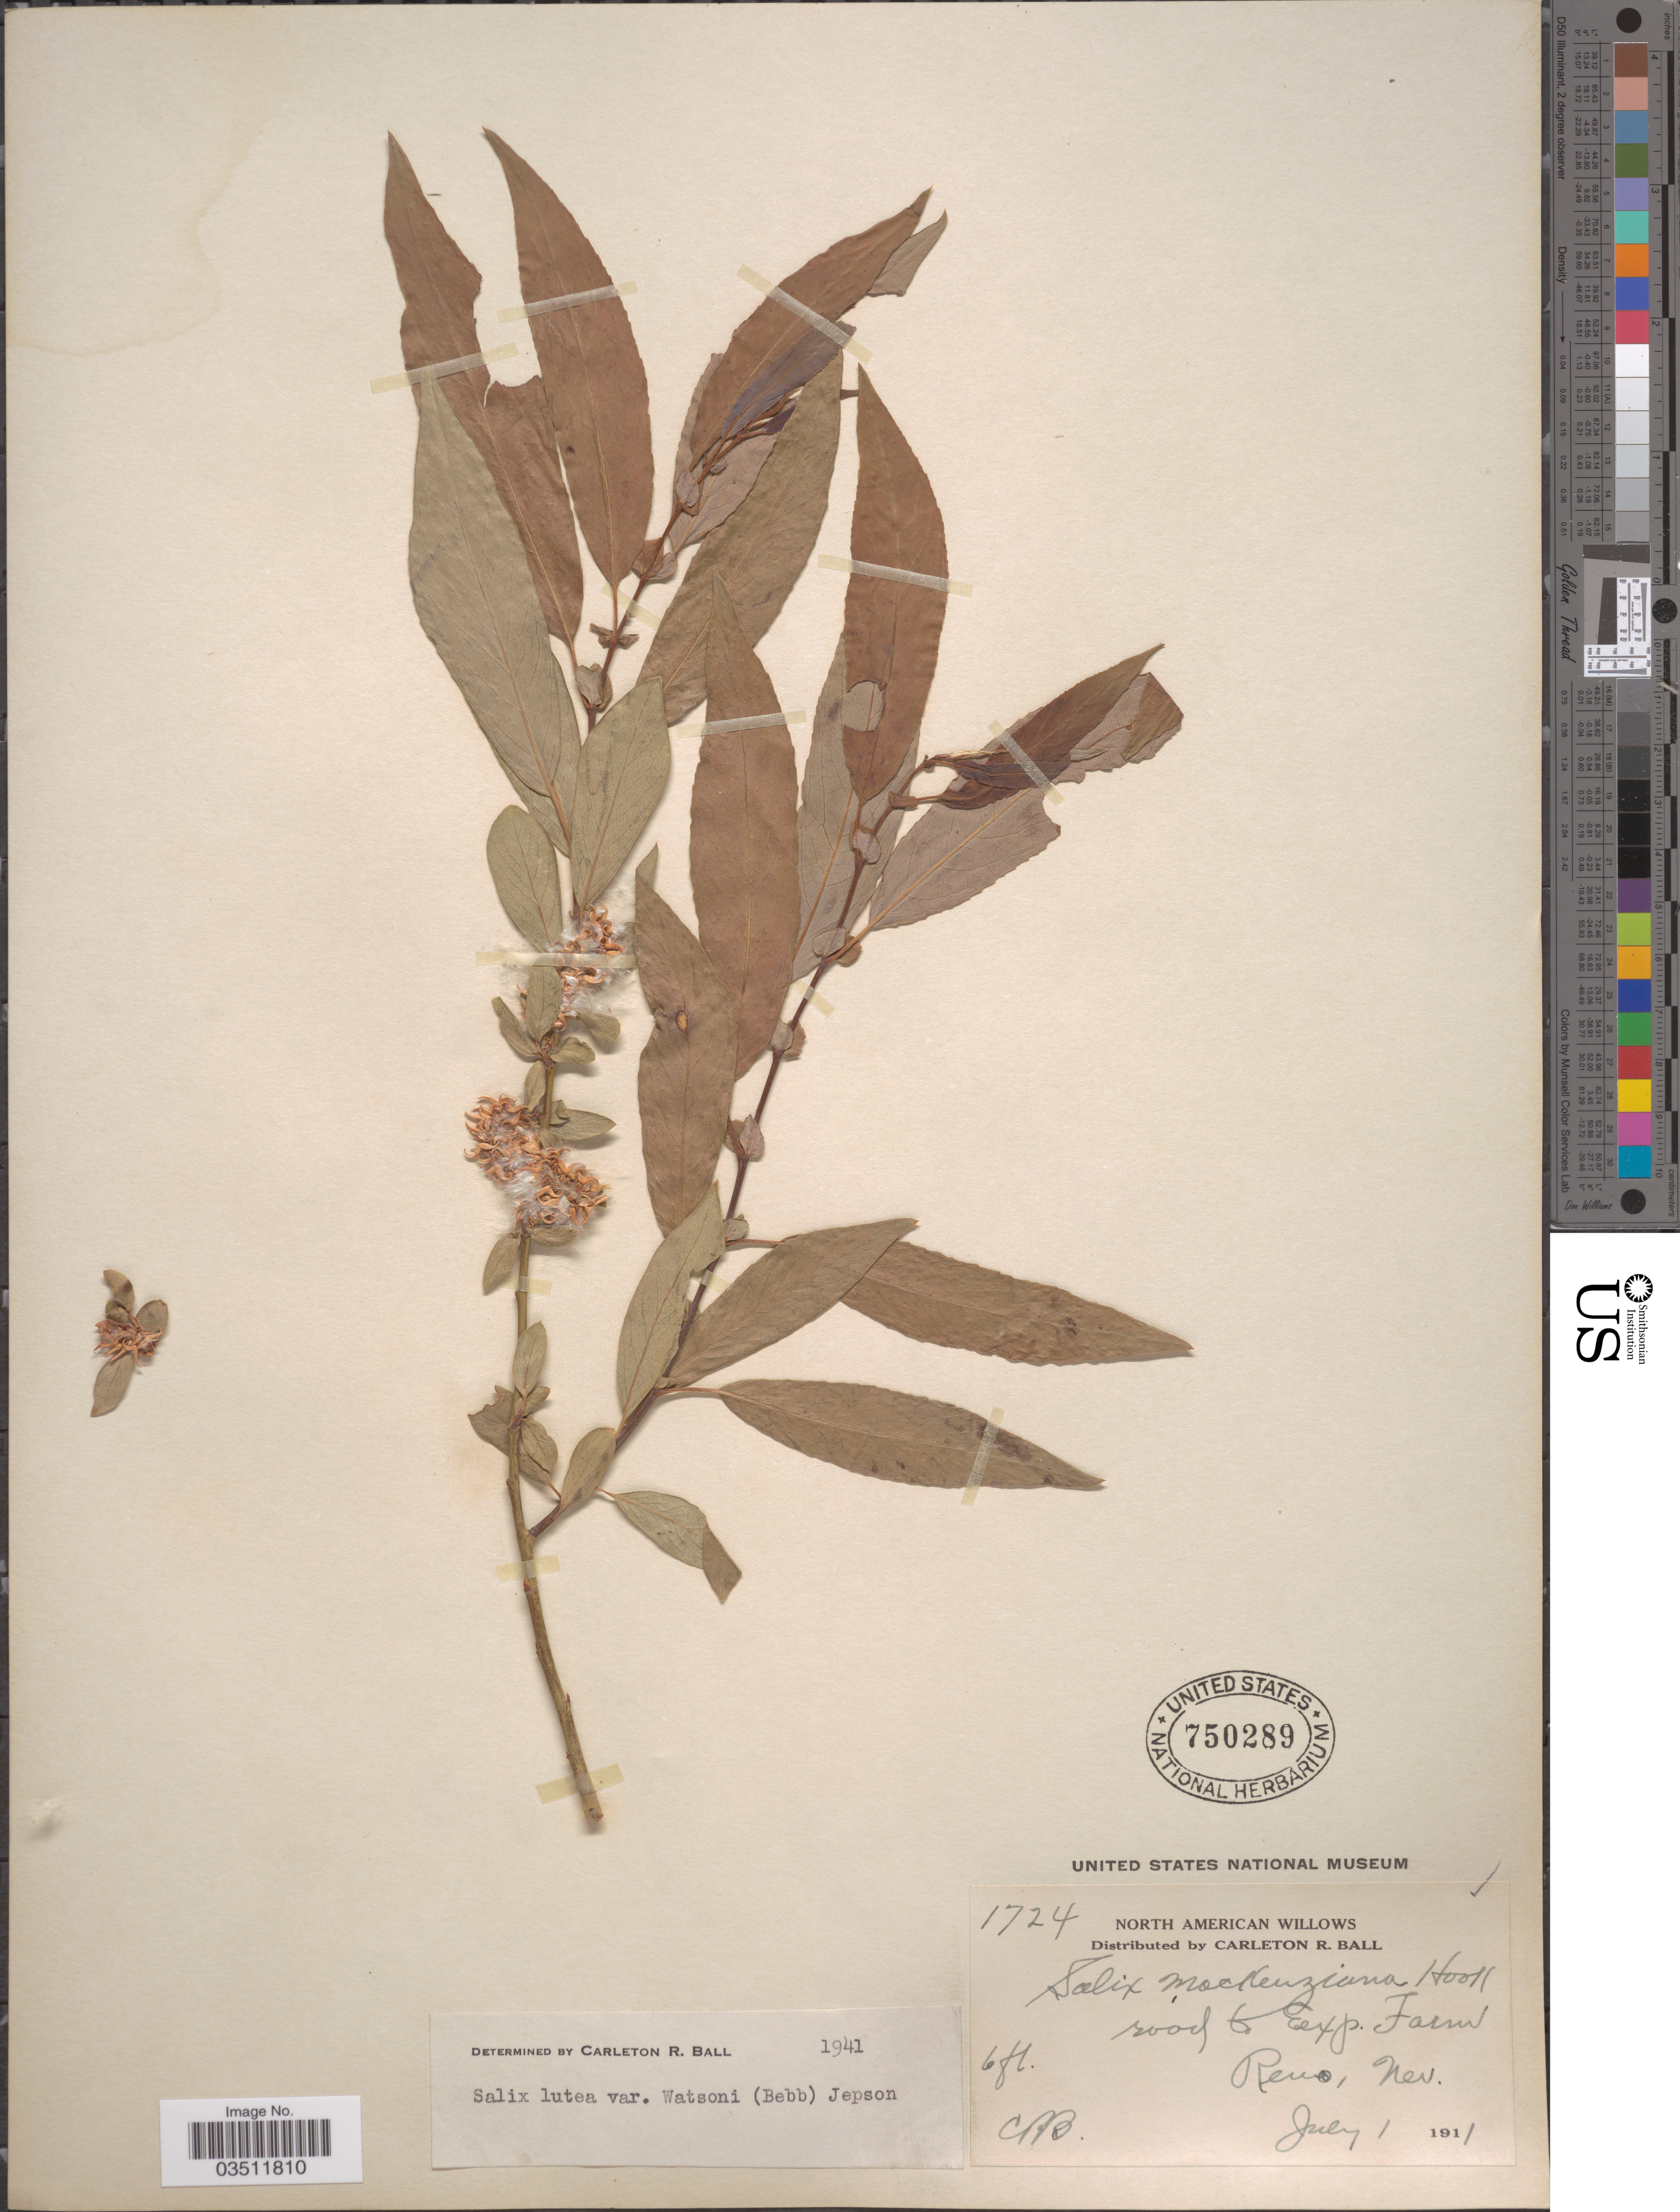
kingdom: Plantae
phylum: Tracheophyta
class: Magnoliopsida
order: Malpighiales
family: Salicaceae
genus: Salix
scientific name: Salix lutea var. watsonii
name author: (Bebb) Jeps.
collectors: C. R. Ball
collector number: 1724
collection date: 1911-07-01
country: United States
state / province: Nevada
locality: Road to Exp. Farm Reno.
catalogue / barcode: US 750289